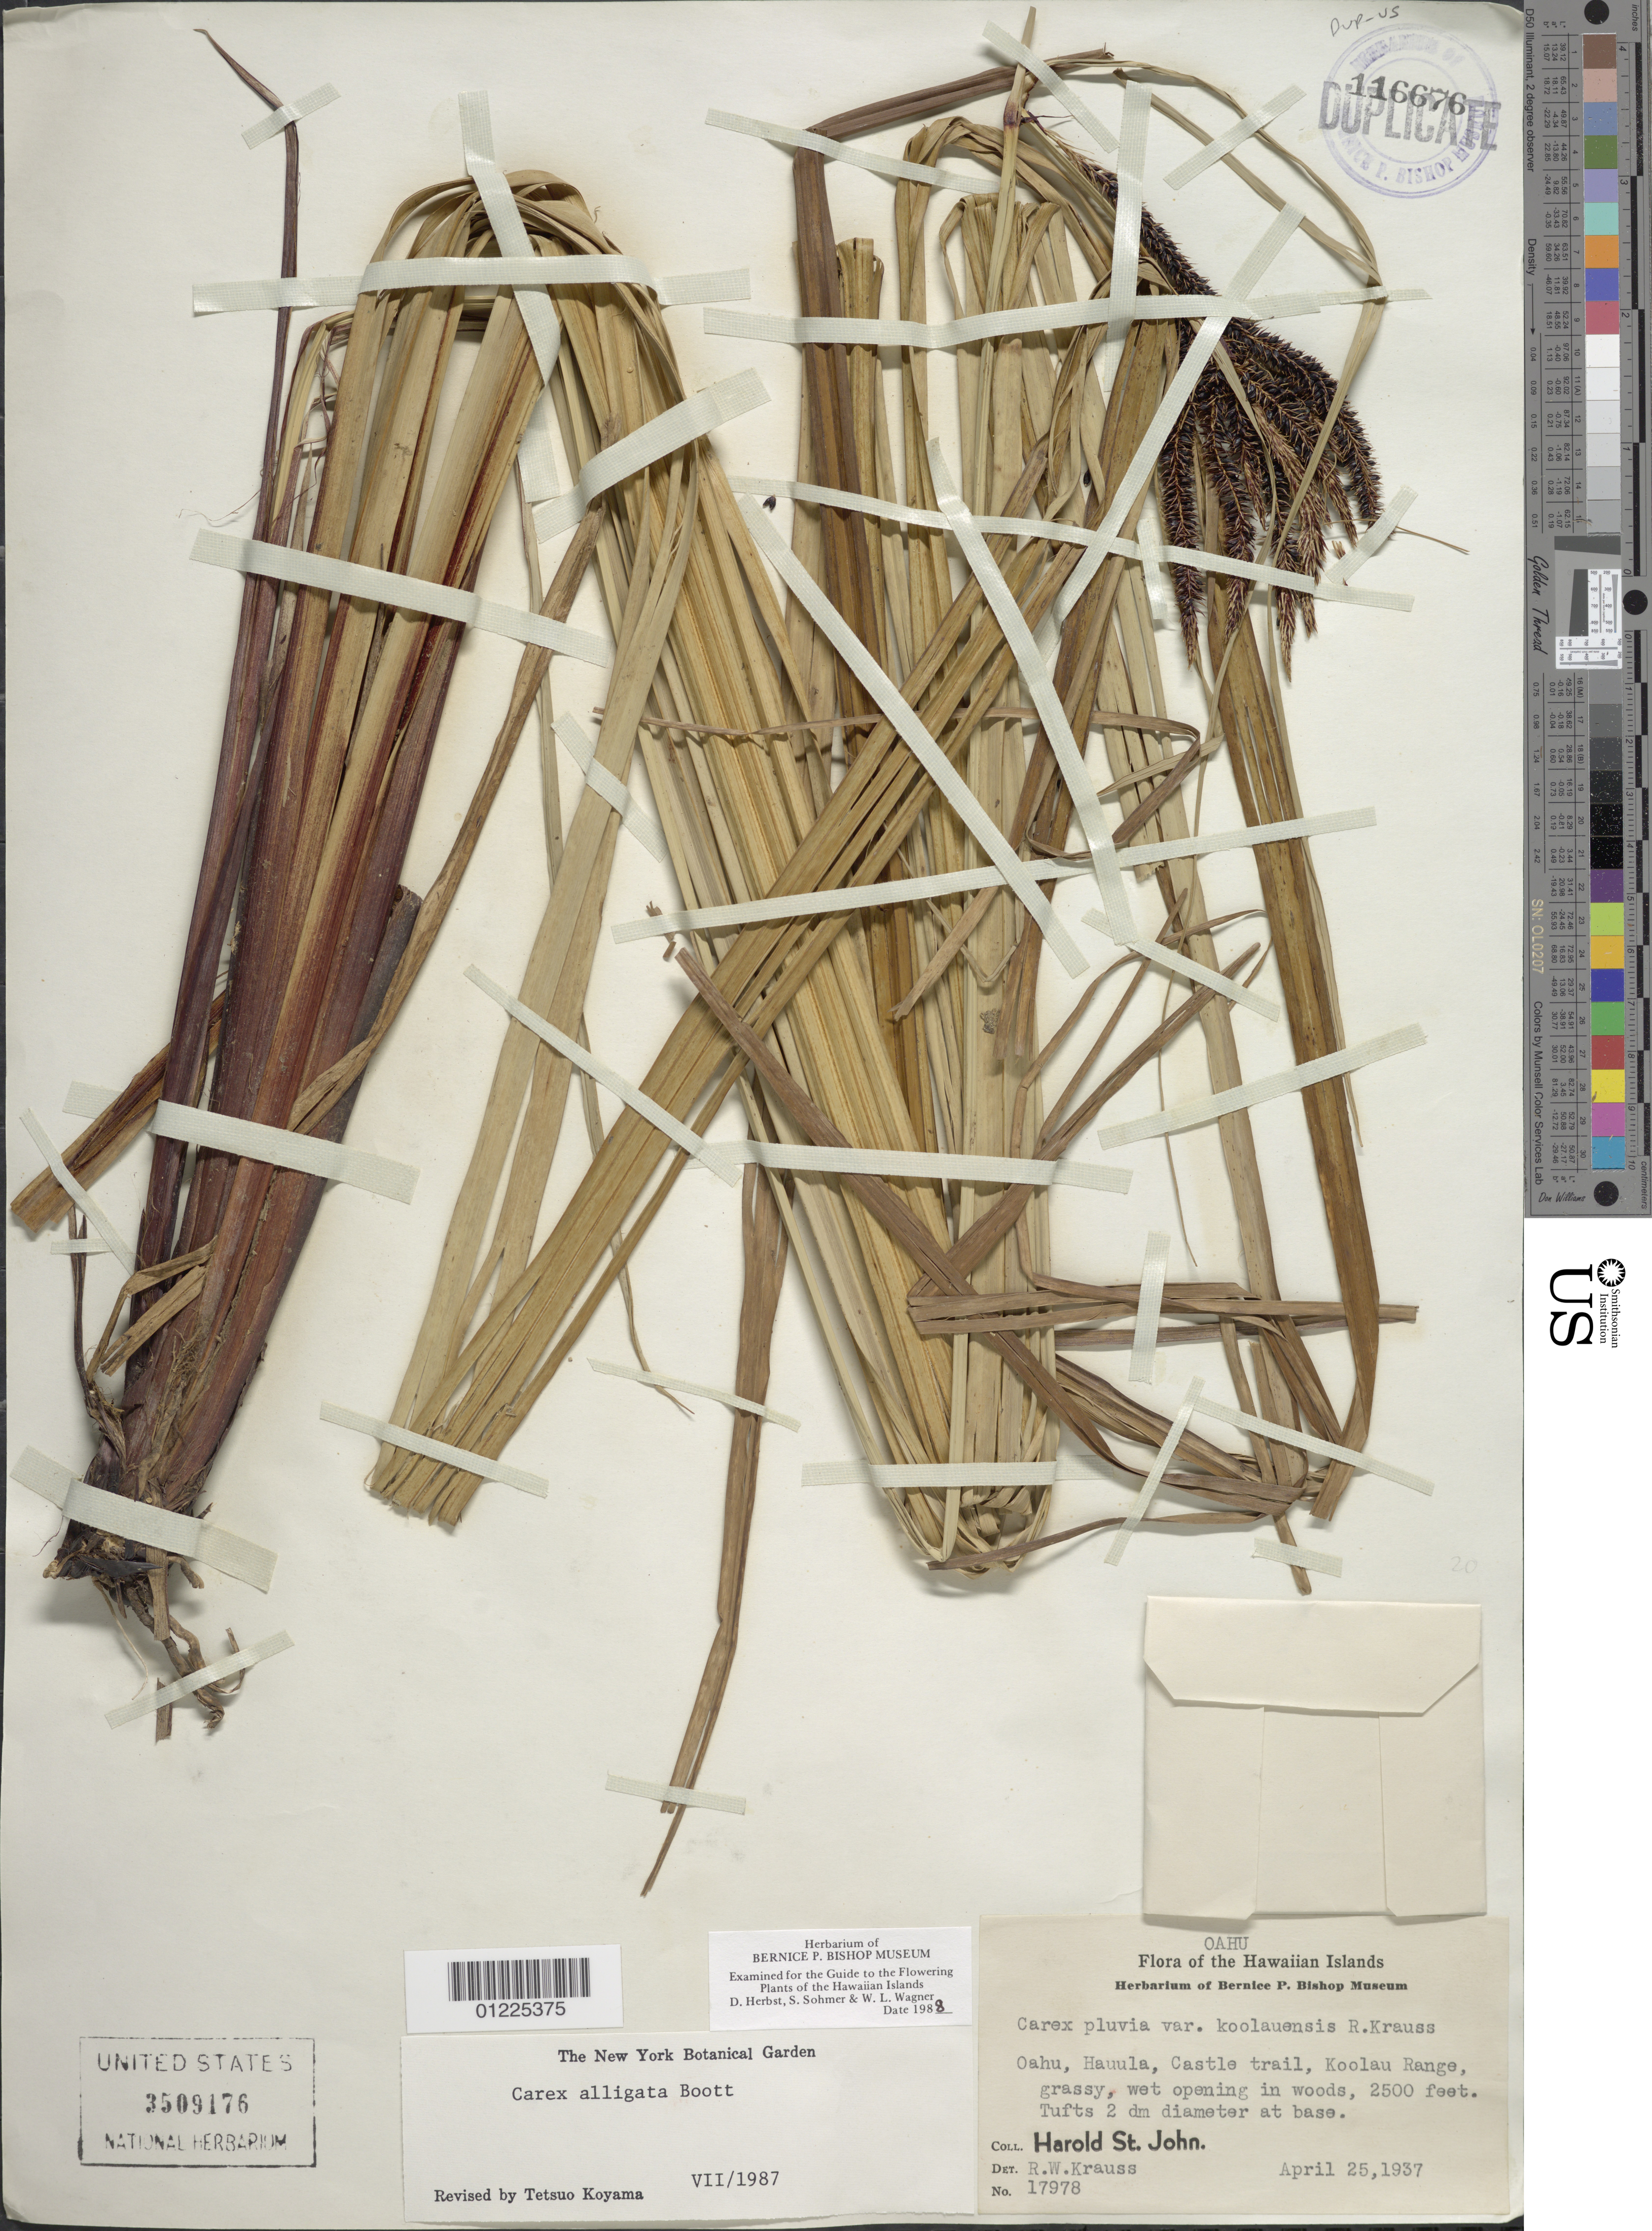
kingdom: Plantae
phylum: Tracheophyta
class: Liliopsida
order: Poales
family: Cyperaceae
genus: Carex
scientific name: Carex alligata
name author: Boott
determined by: Koyama, T.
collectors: H. St. John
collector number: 17978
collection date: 1937-04-25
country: United States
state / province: Hawaii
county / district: Honolulu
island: Oahu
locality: Hauula, Castle trail, Koolau Range.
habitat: Grassy, wet opening in woods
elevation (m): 762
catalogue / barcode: US 35009176